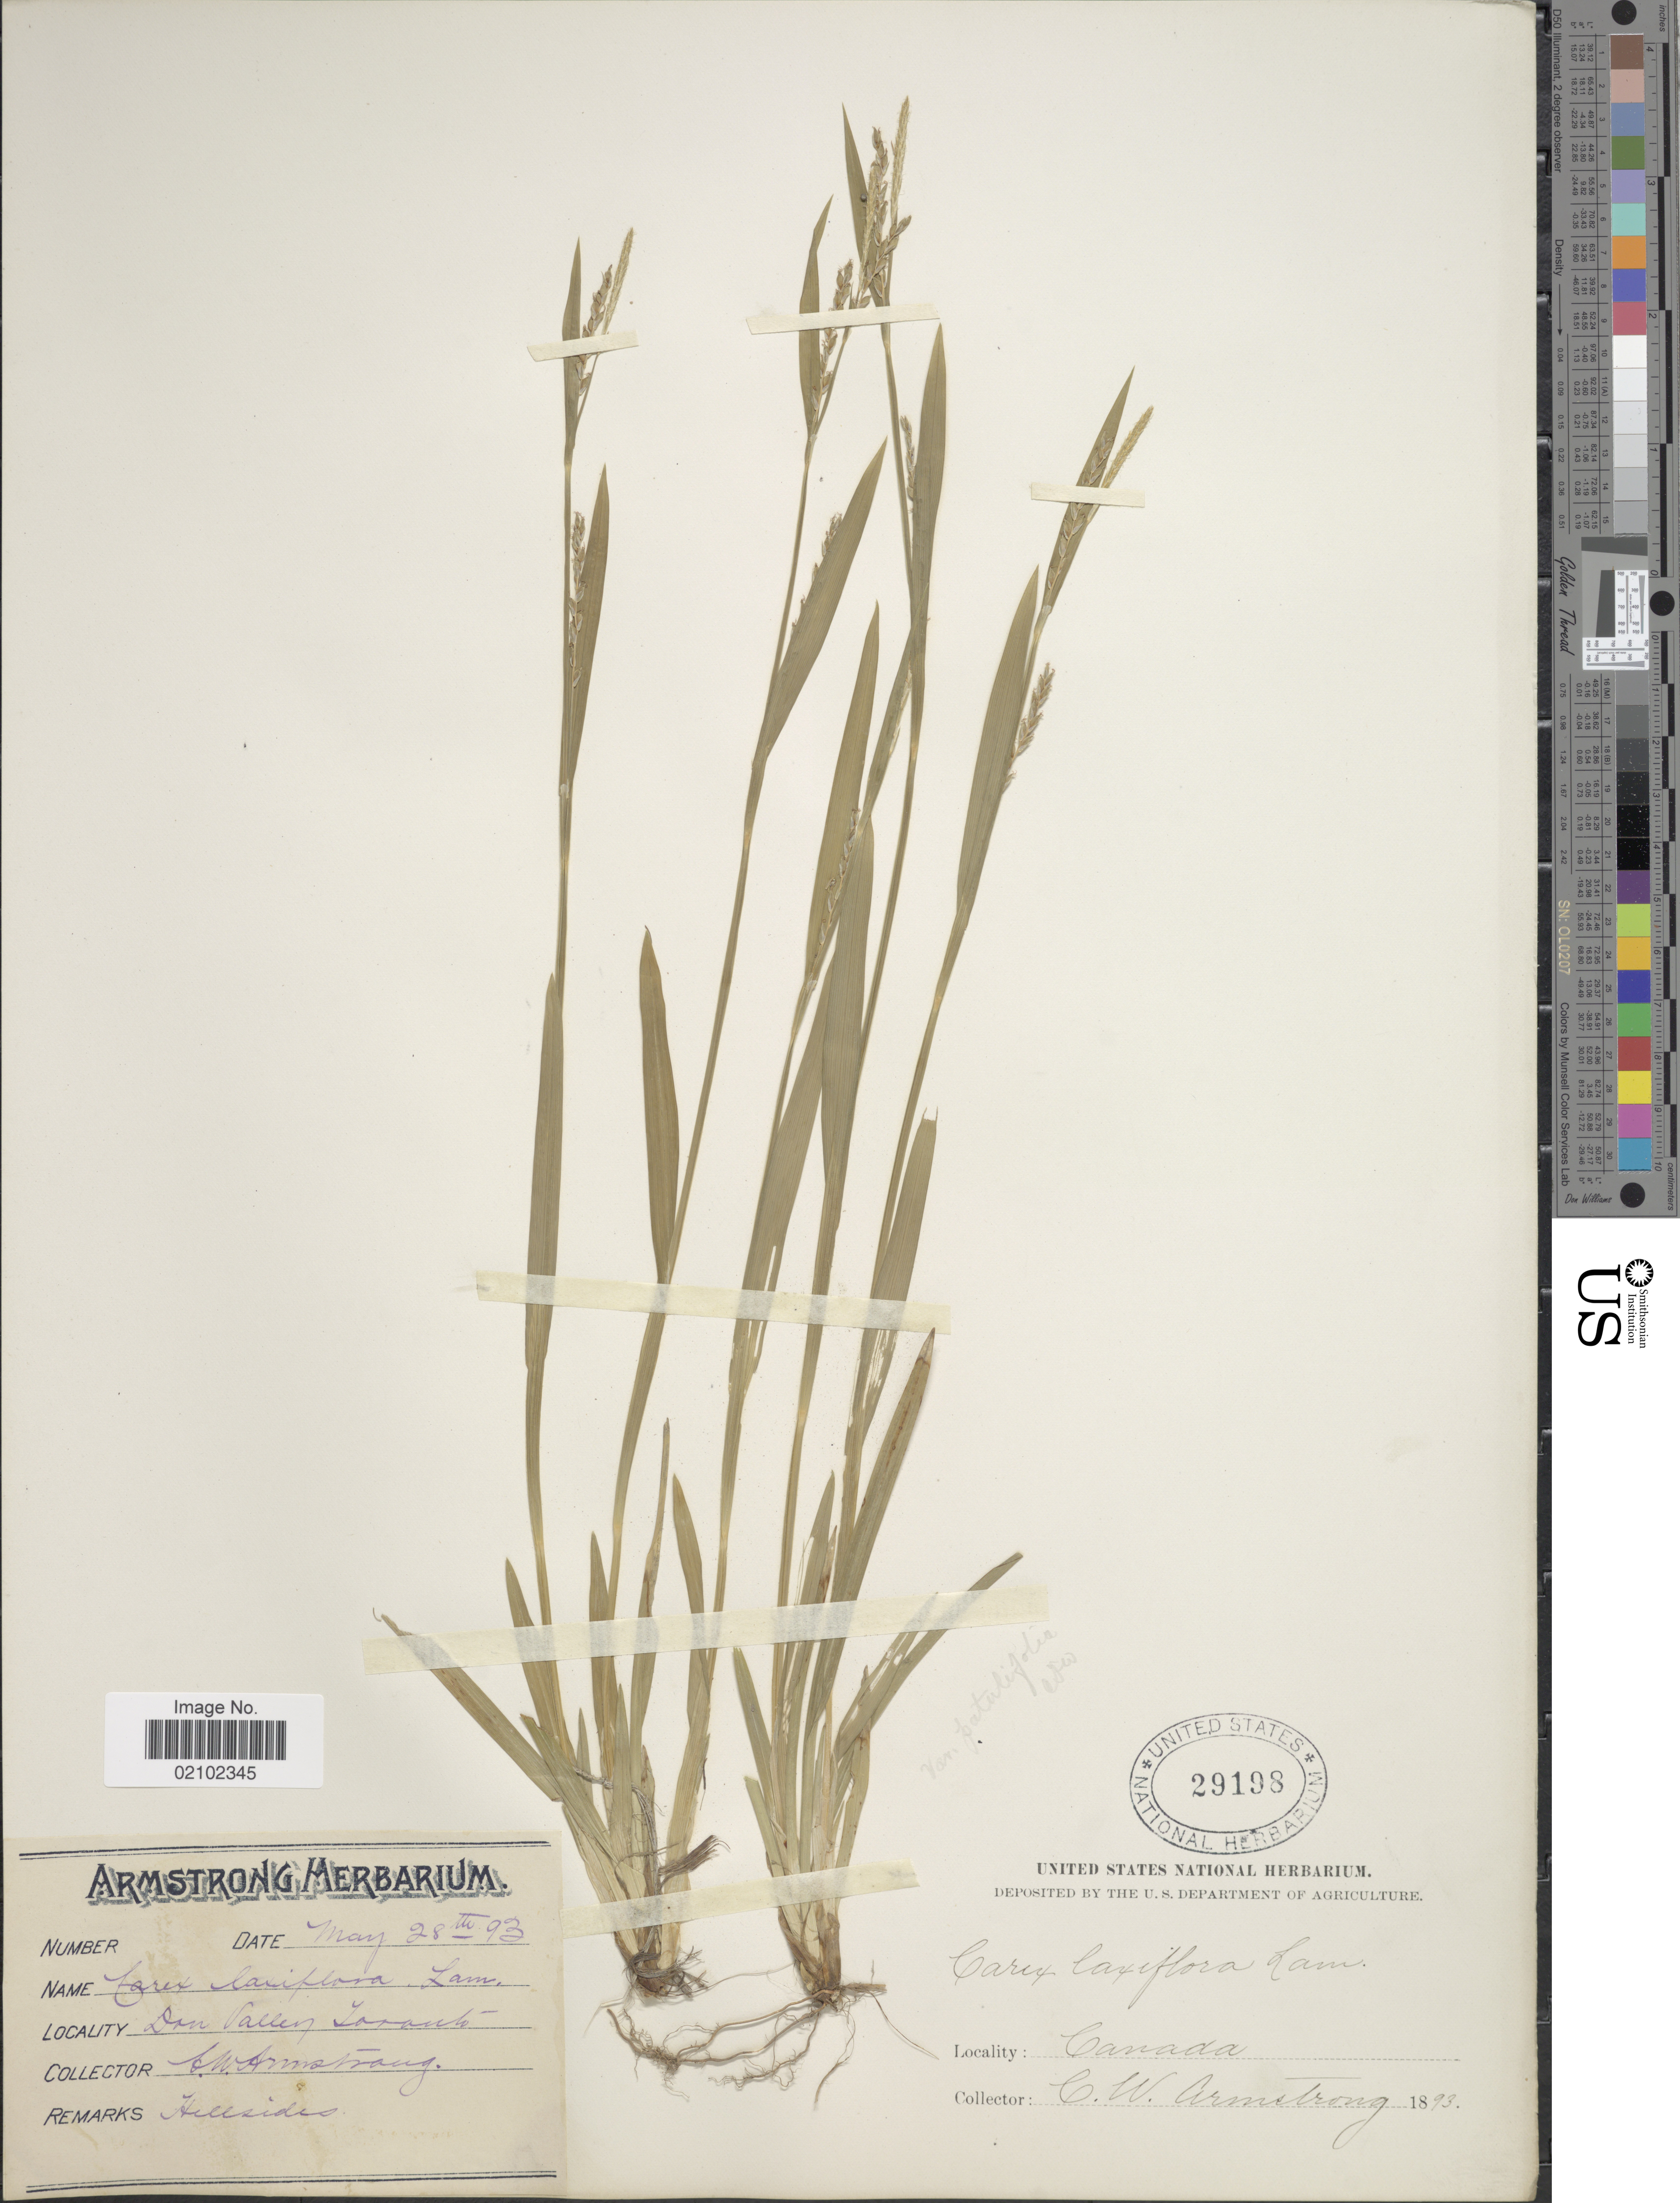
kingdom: Plantae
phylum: Tracheophyta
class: Liliopsida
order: Poales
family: Cyperaceae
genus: Carex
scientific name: Carex laxiflora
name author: Lam.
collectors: C. W. Armstrong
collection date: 1893-05-28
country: Canada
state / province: Ontario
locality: Don Valley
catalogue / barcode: US 29198